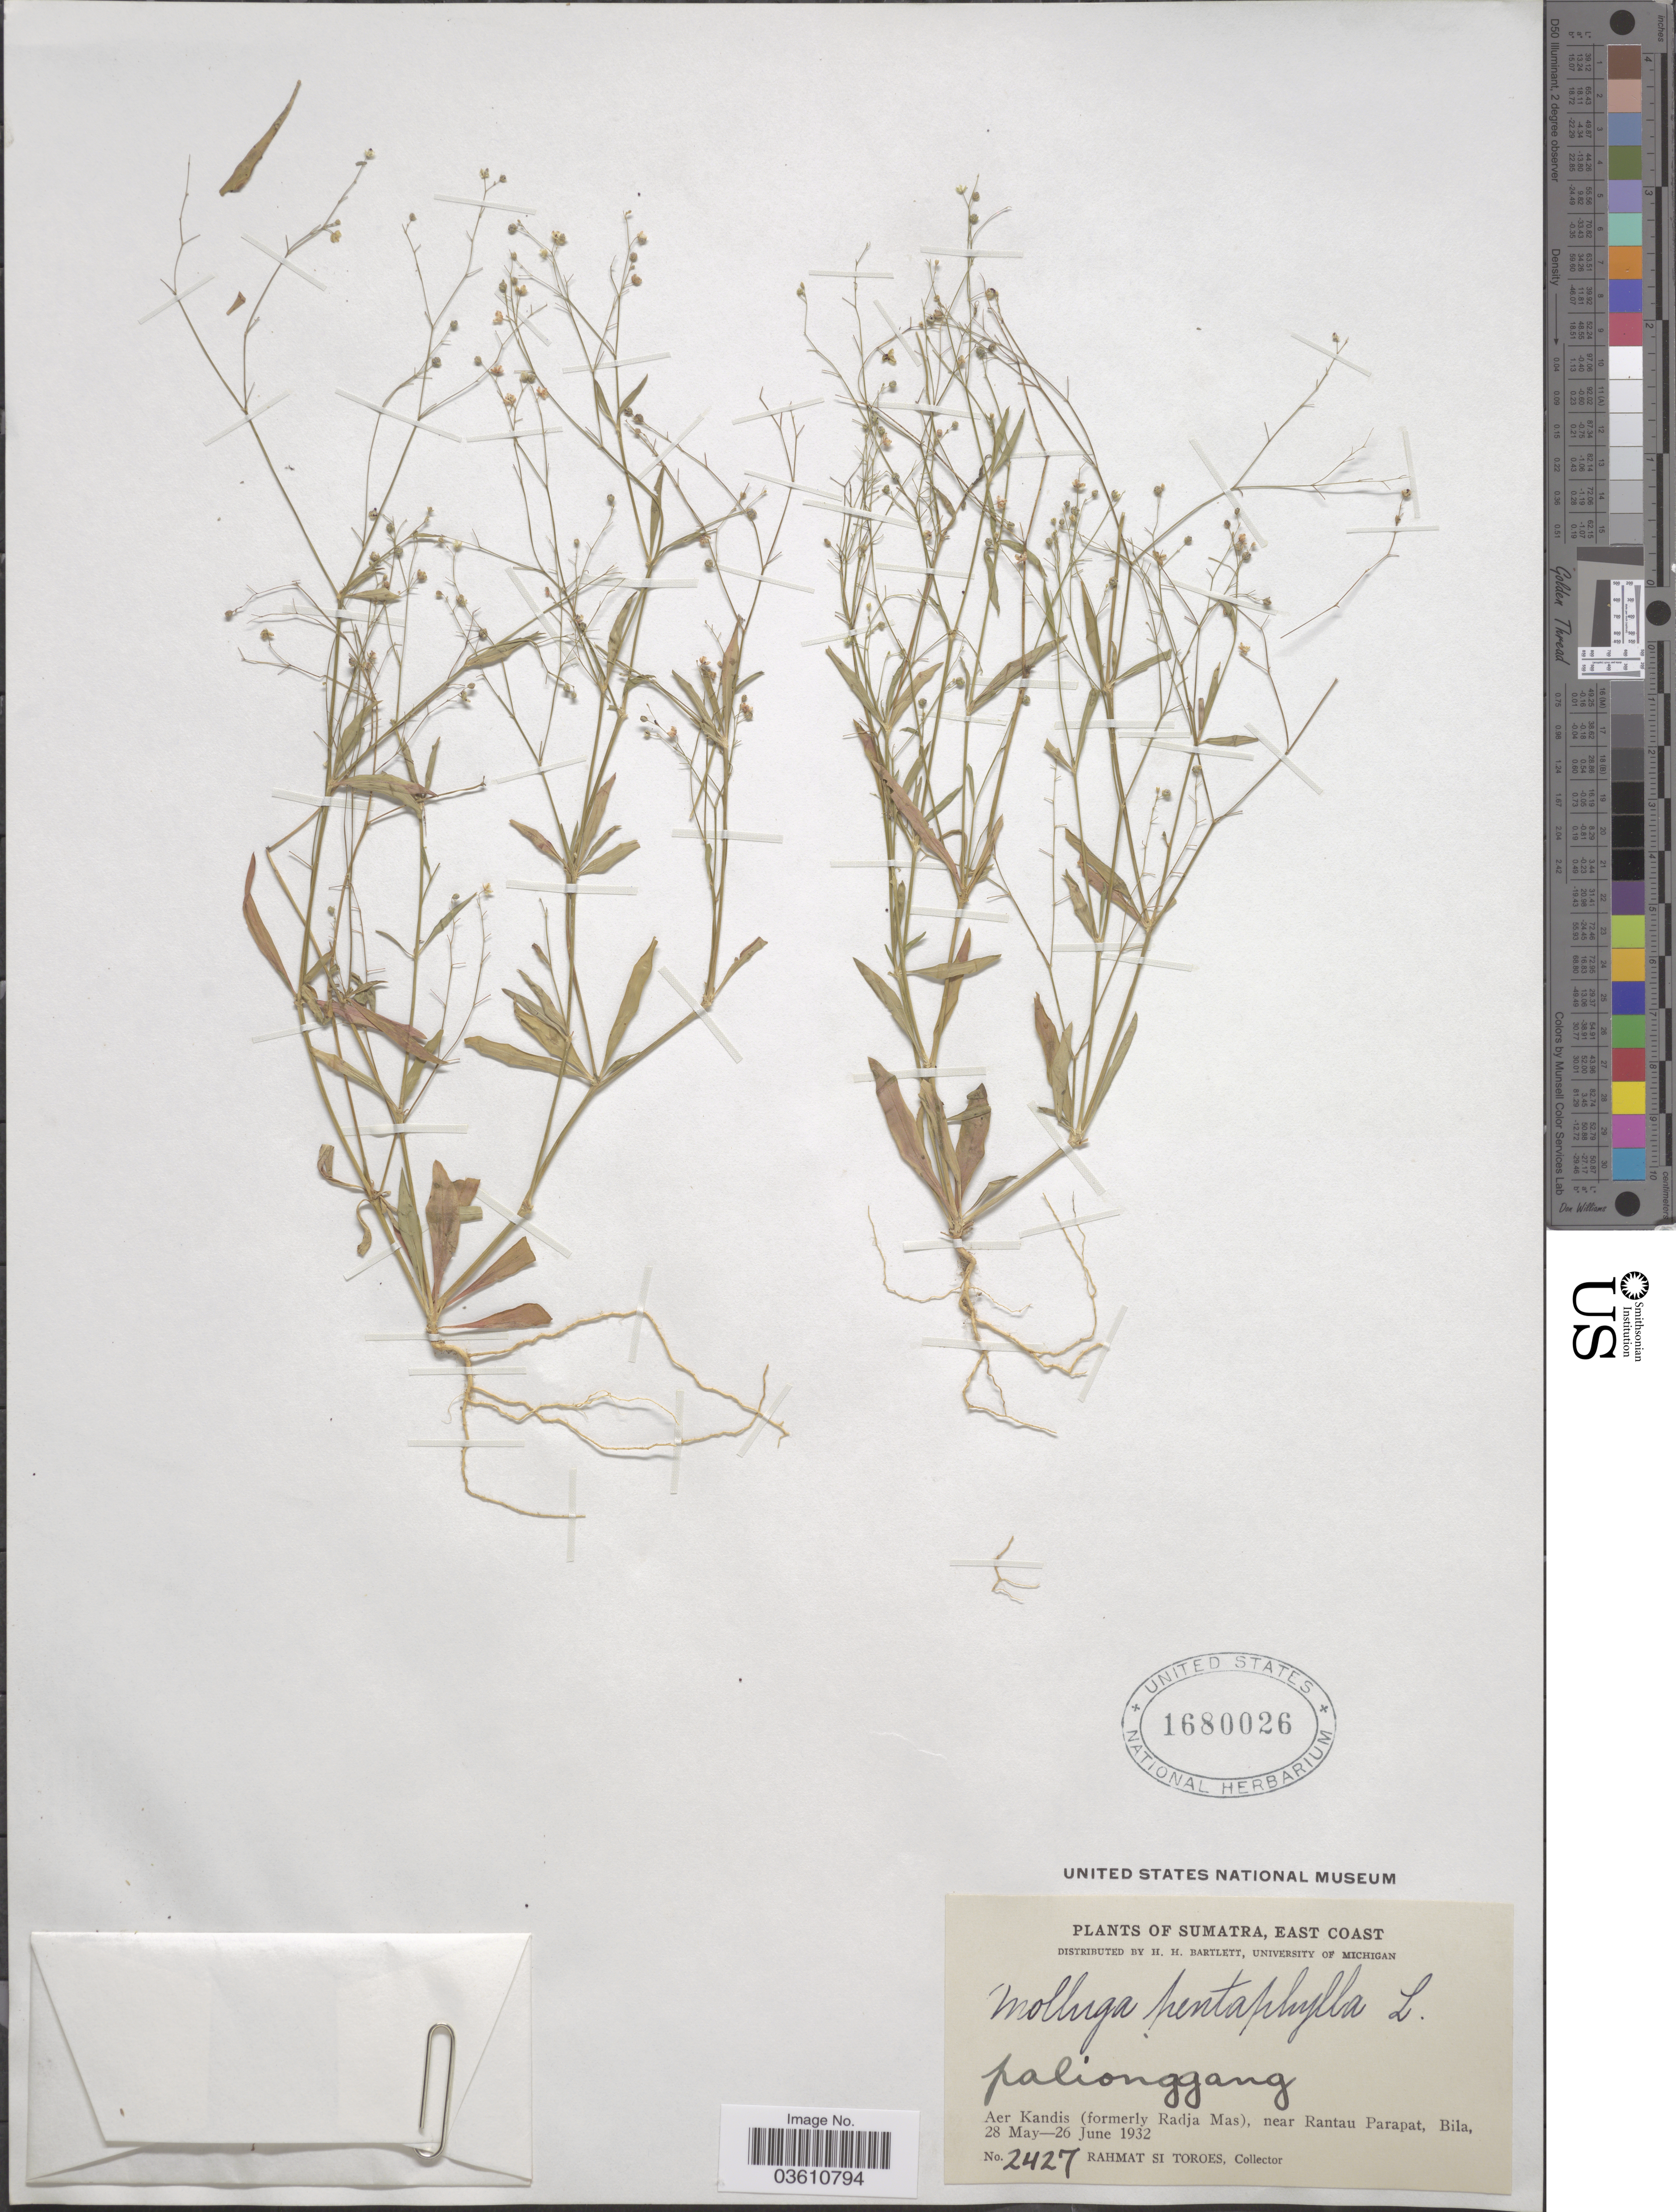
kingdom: Plantae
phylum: Tracheophyta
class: Magnoliopsida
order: Caryophyllales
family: Molluginaceae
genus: Trigastrotheca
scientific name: Trigastrotheca pentaphylla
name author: (L.) Thulin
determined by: Strong, Mark T., (BOT), Smithsonian Institution - National Museum of Natural History (UNITED STATES)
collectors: Rahmat Si Boeea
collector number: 2427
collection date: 1932-05-28/1932-06-26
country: Indonesia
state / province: Sumatra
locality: East Coast. Aer Kandis (formerly Radja Mas), near Rantau Parapat, Bila.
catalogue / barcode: US 1680026